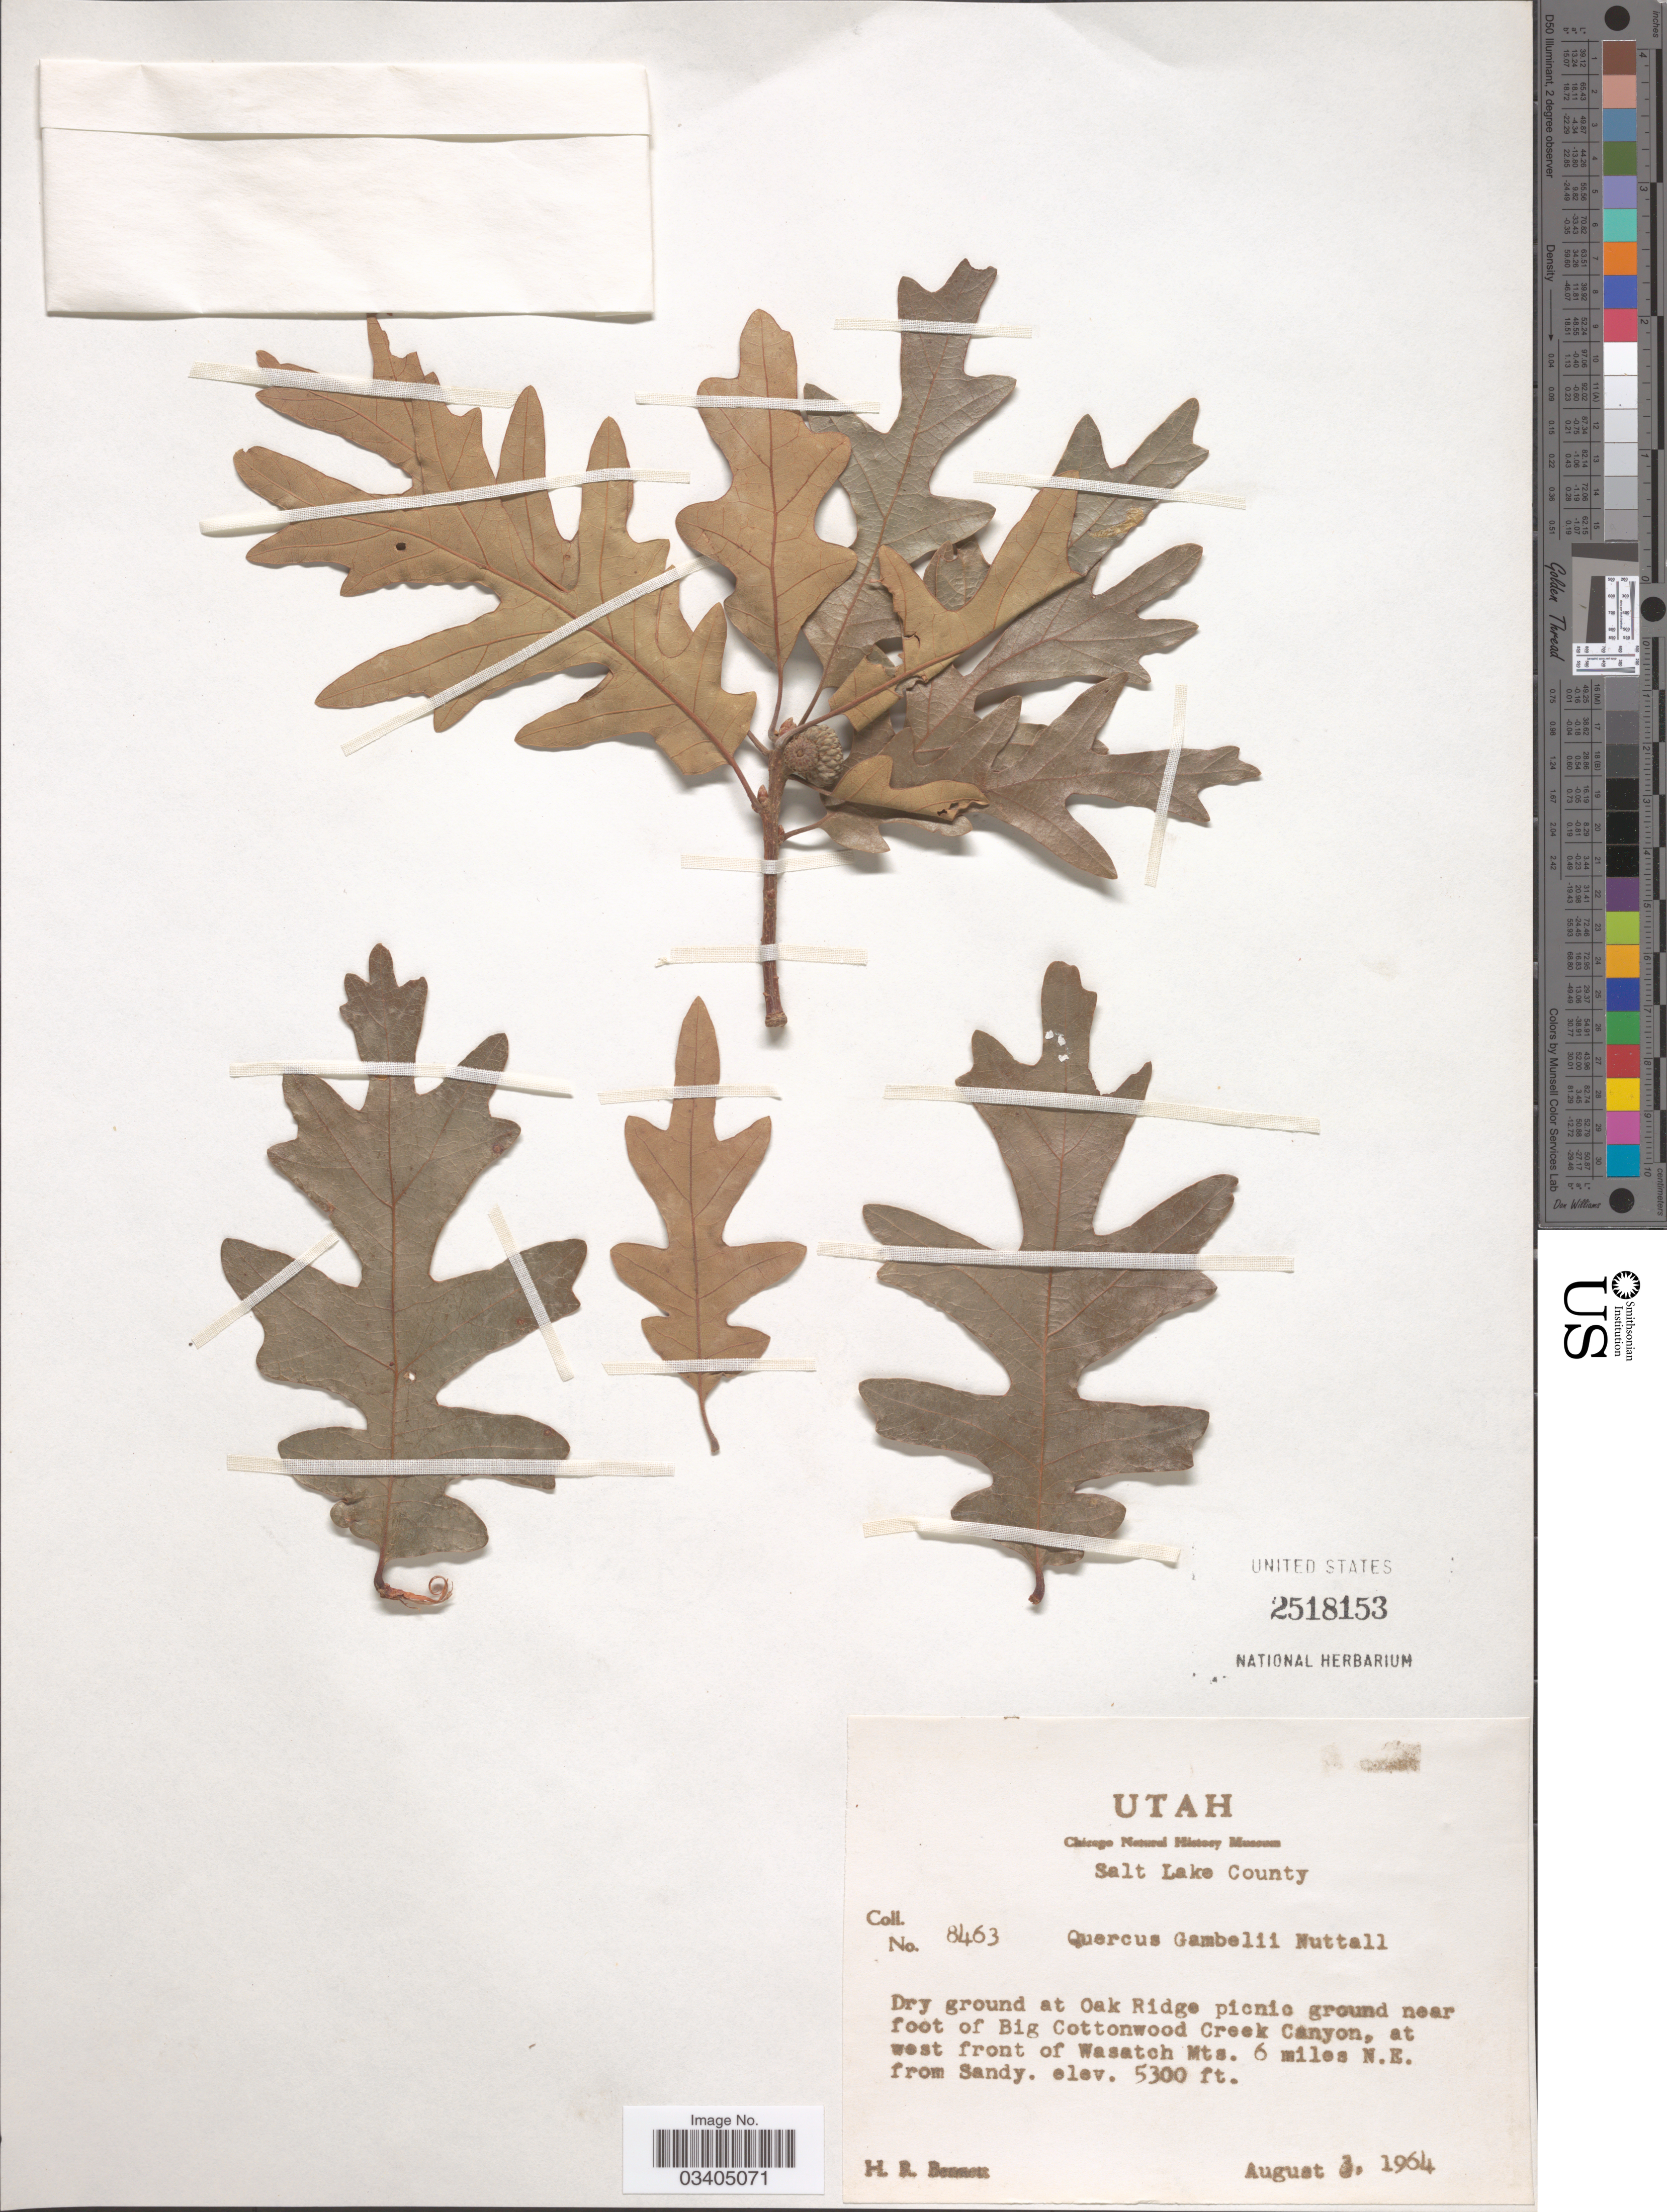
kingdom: Plantae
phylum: Tracheophyta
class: Magnoliopsida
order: Fagales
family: Fagaceae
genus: Quercus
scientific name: Quercus gambelii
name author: Nutt.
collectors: H. R. Bennett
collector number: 8463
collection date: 1964-08-03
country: United States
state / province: Utah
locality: Salt Lake County. Dry ground at Oak Ridge picnic ground near foot of Big Cottonwood Creek Canyon, at west front of Wasatch Mts. 6 miles N.E. from Sandy.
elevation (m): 1615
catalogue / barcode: US 2518153